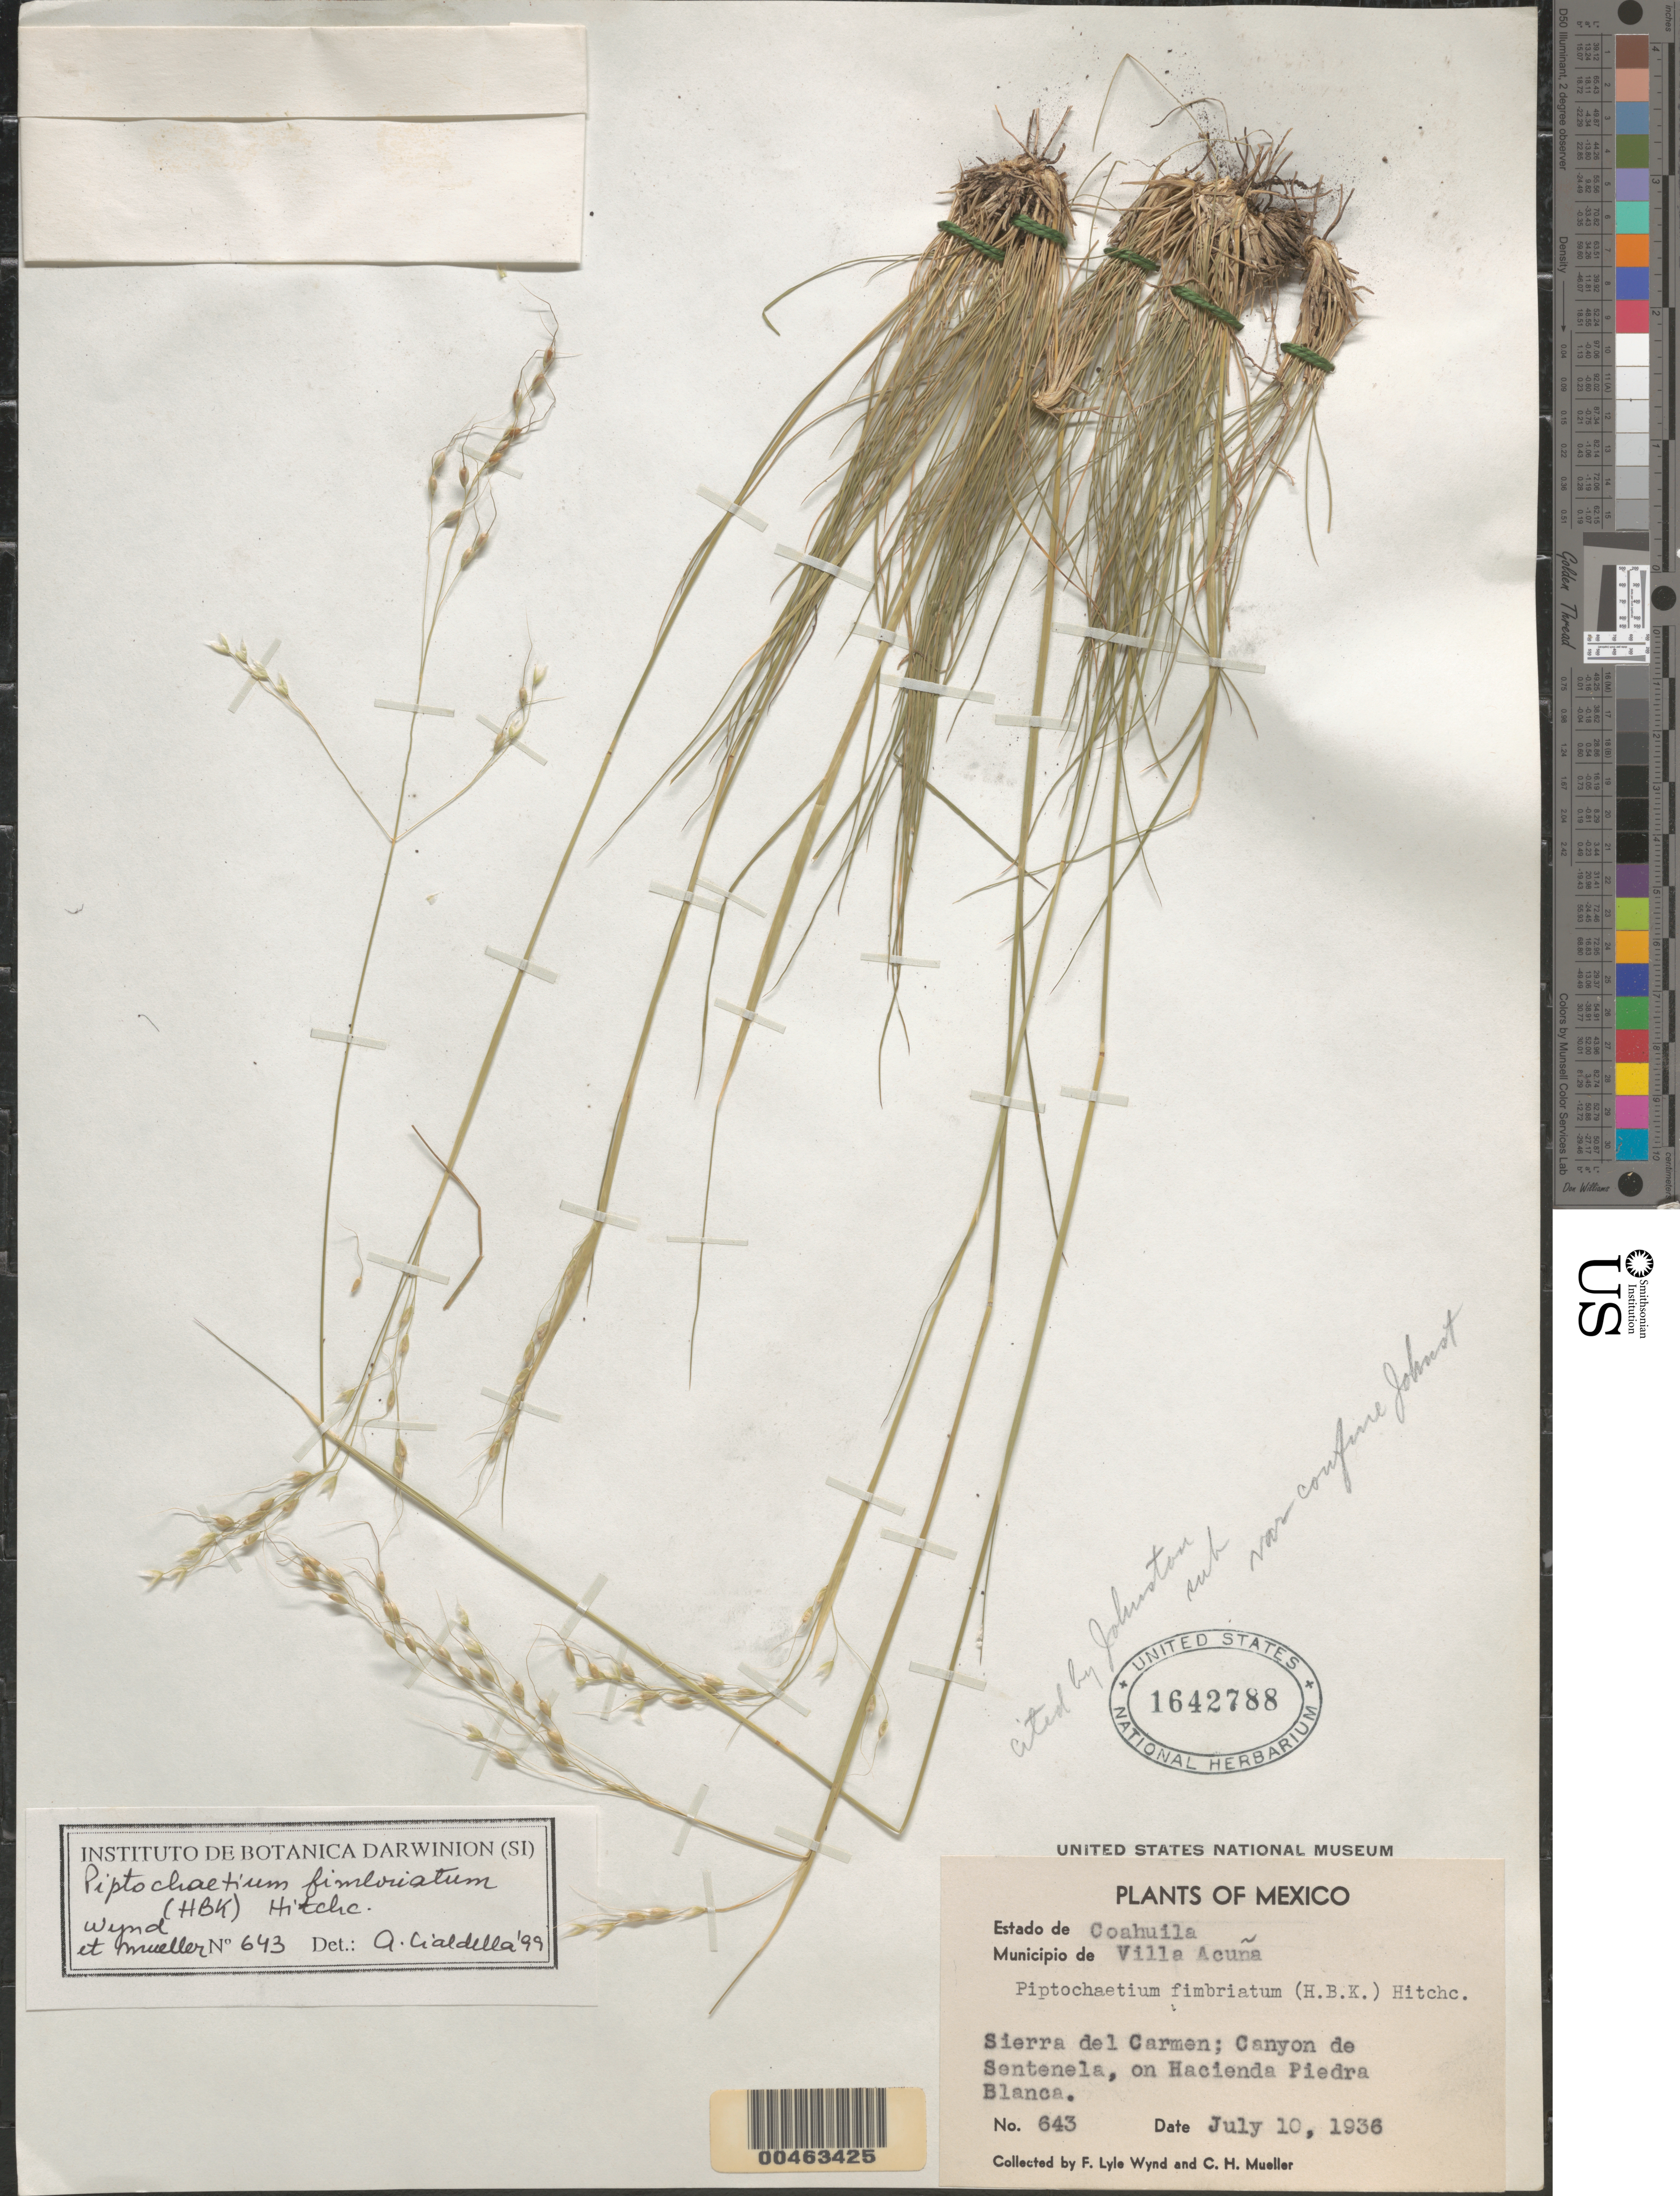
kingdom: Plantae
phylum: Tracheophyta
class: Liliopsida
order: Poales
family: Poaceae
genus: Piptochaetium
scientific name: Piptochaetium fimbriatum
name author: (Kunth) Hitchc.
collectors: F. L. Wynd & C. H. Muller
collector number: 643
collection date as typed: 10 Jul 1936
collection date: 1936-07-10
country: Mexico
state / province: Coahuila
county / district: Acuña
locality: Sierra del Carmen, Canyon de Sentenela, on Hacienda Piedra Blanca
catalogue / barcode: US 1642788